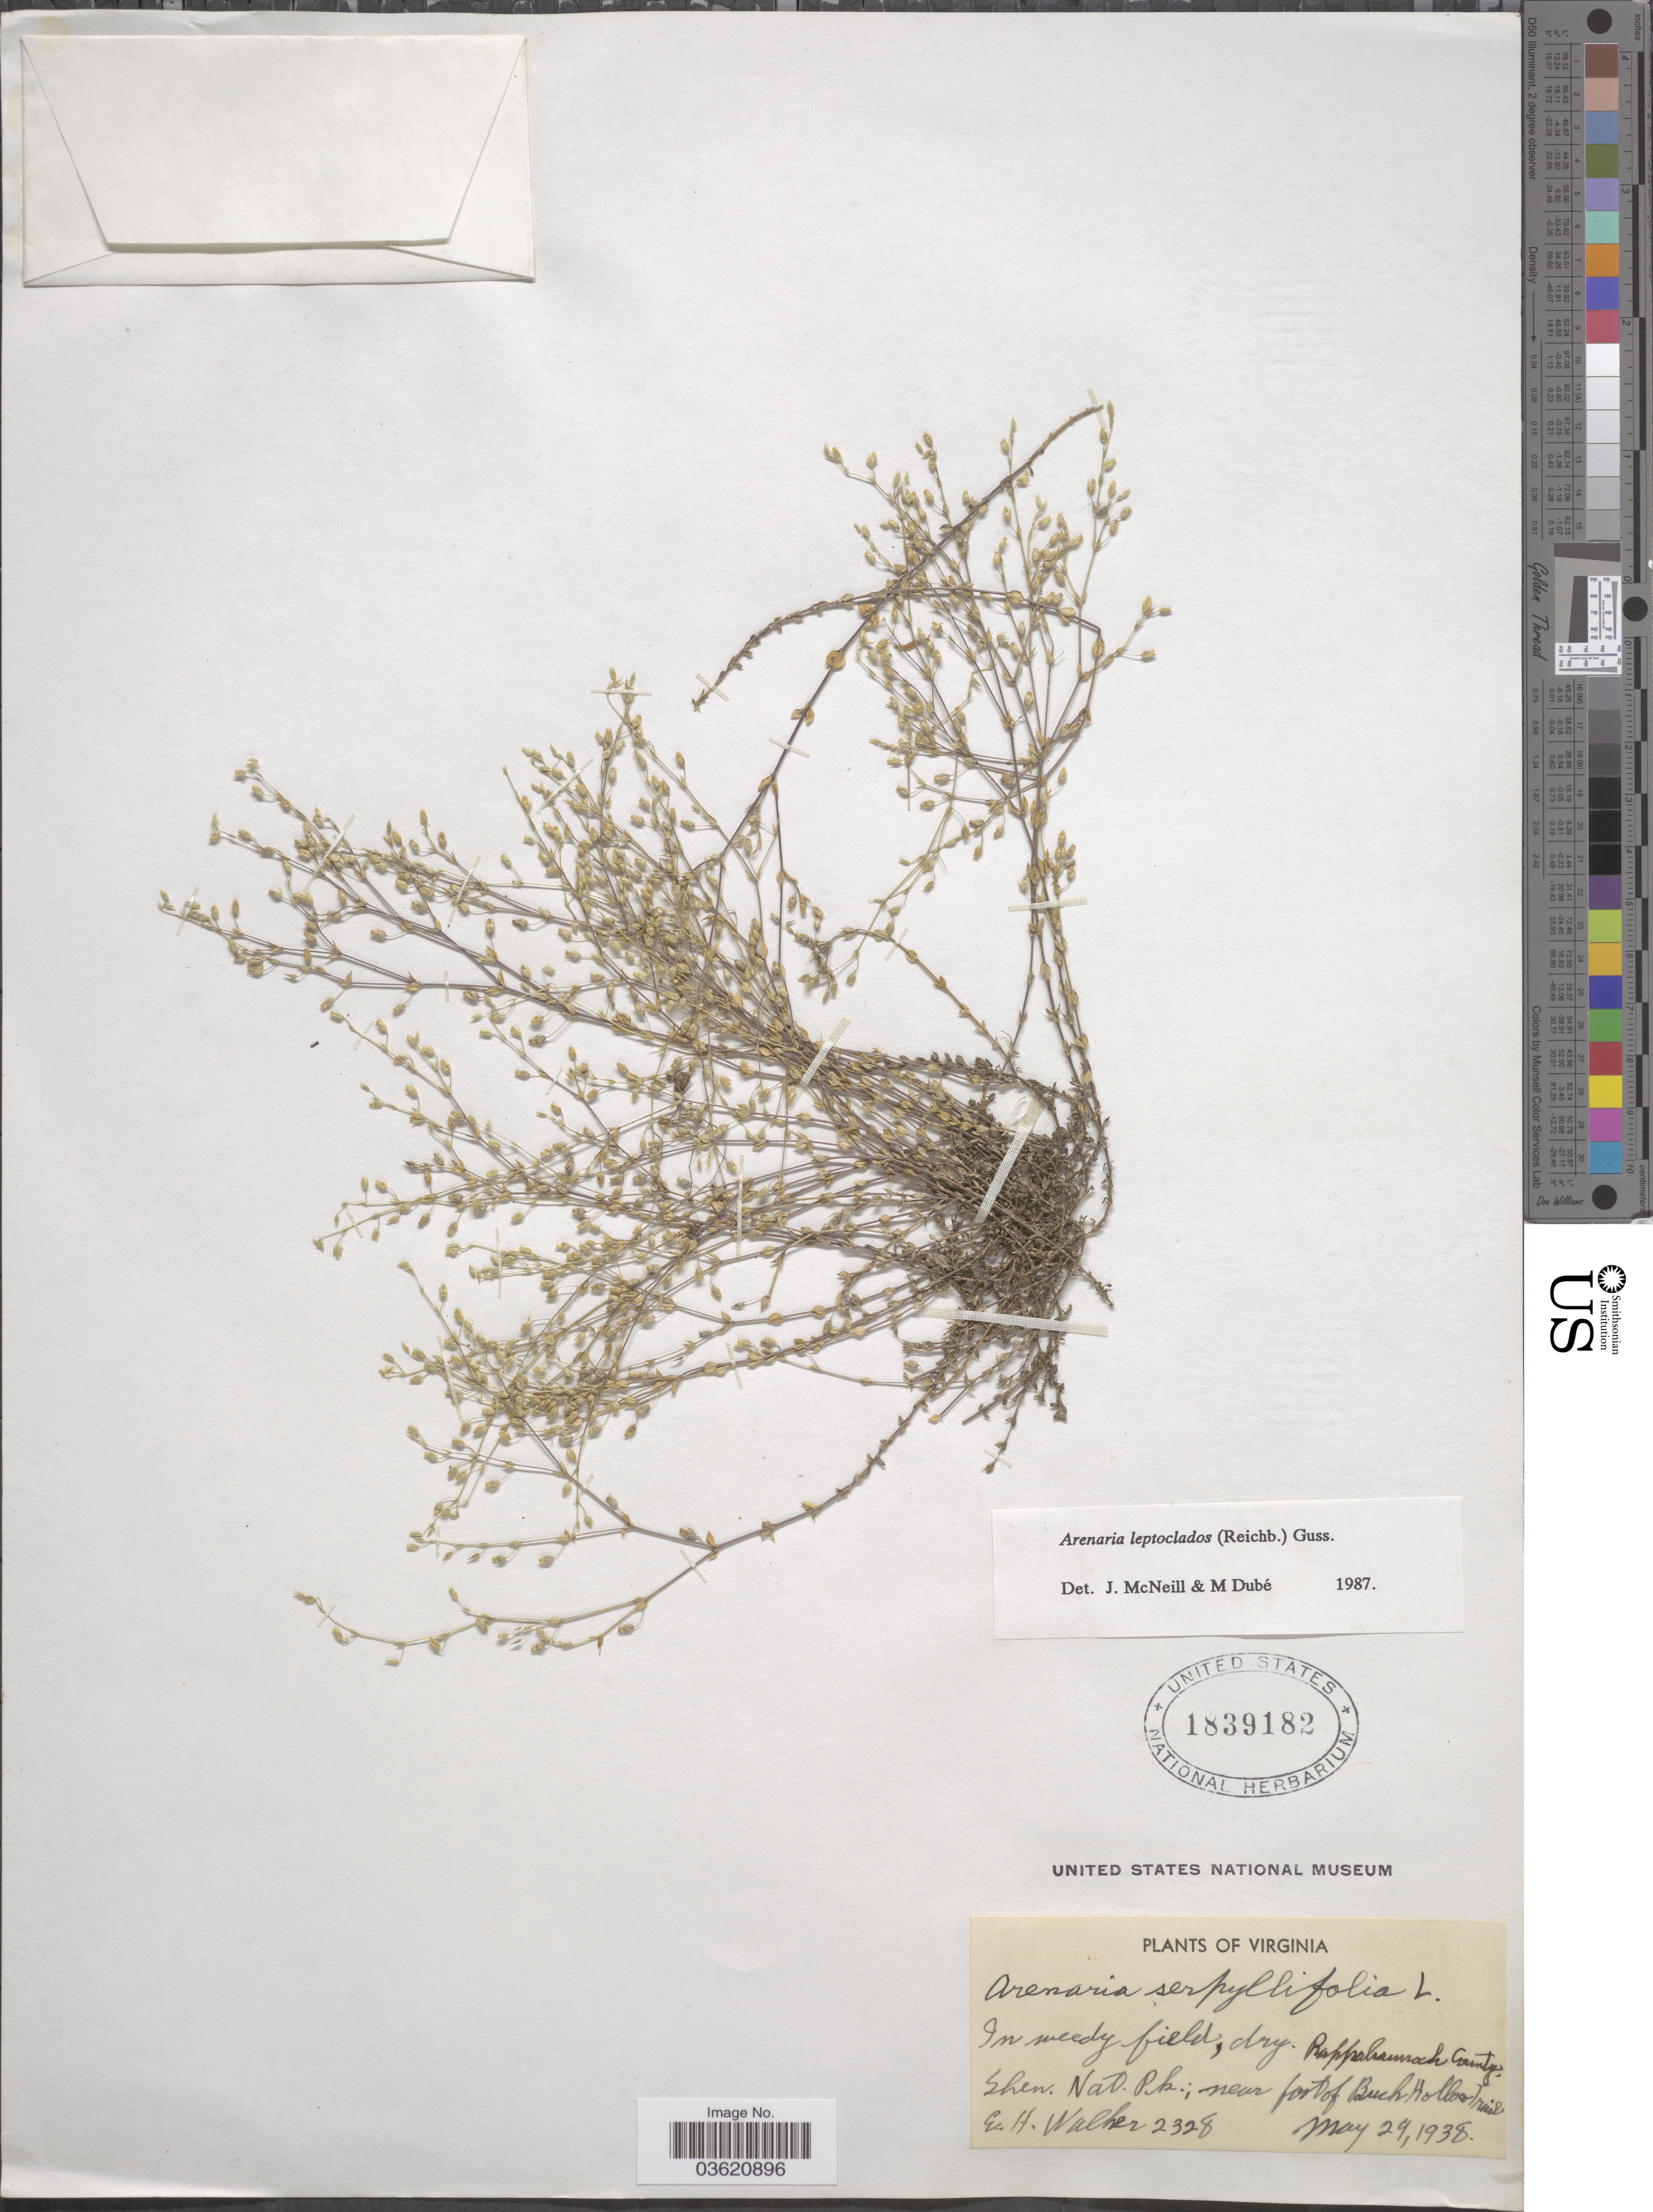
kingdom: Plantae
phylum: Tracheophyta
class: Magnoliopsida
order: Caryophyllales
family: Caryophyllaceae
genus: Arenaria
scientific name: Arenaria leptoclados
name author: (Rchb.) Gussone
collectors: E. H. Walker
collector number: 2328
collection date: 1938-05-29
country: United States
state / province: Virginia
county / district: Rappahannock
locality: Rappahannock County, Shen. Nat. Pk.; near foot of Buck Hollow Trail.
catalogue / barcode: US 1839182